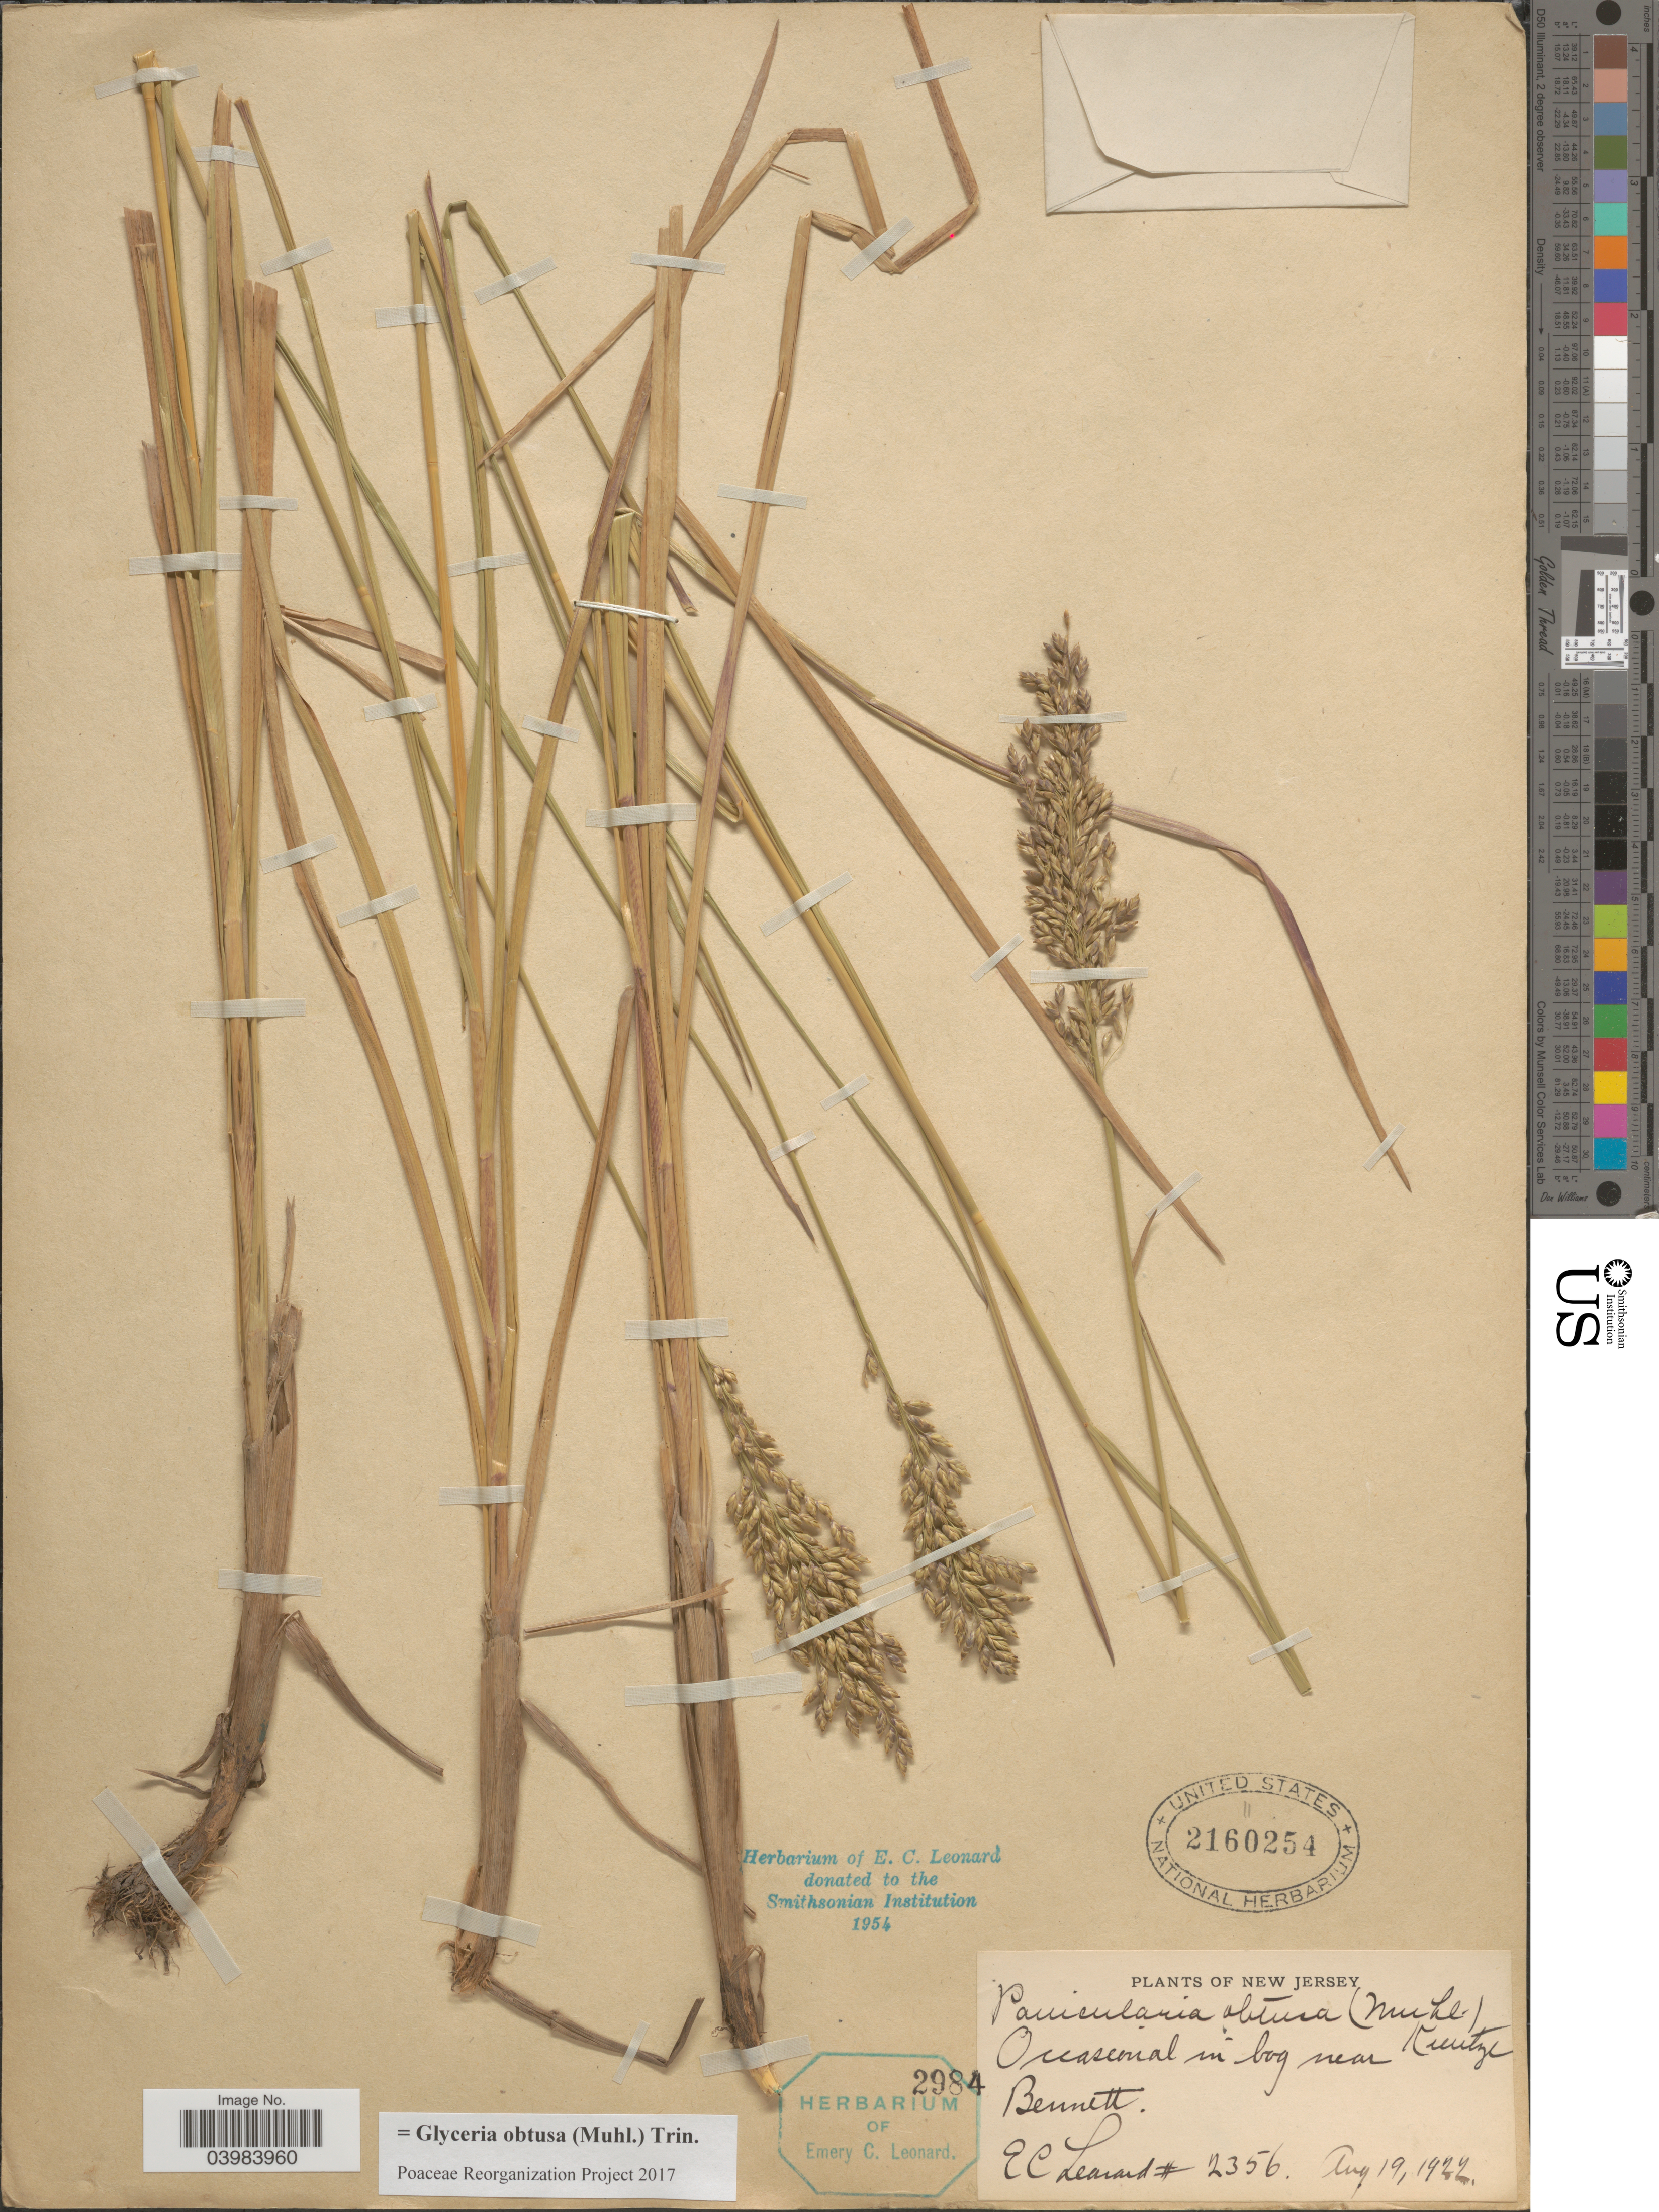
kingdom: Plantae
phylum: Tracheophyta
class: Liliopsida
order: Poales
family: Poaceae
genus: Glyceria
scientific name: Glyceria obtusa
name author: (Muhl.) Trin.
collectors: E. C. Leonard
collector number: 2356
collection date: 1922-08-19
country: United States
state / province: New Jersey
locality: In bog near Bennett.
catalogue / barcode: US 2160254